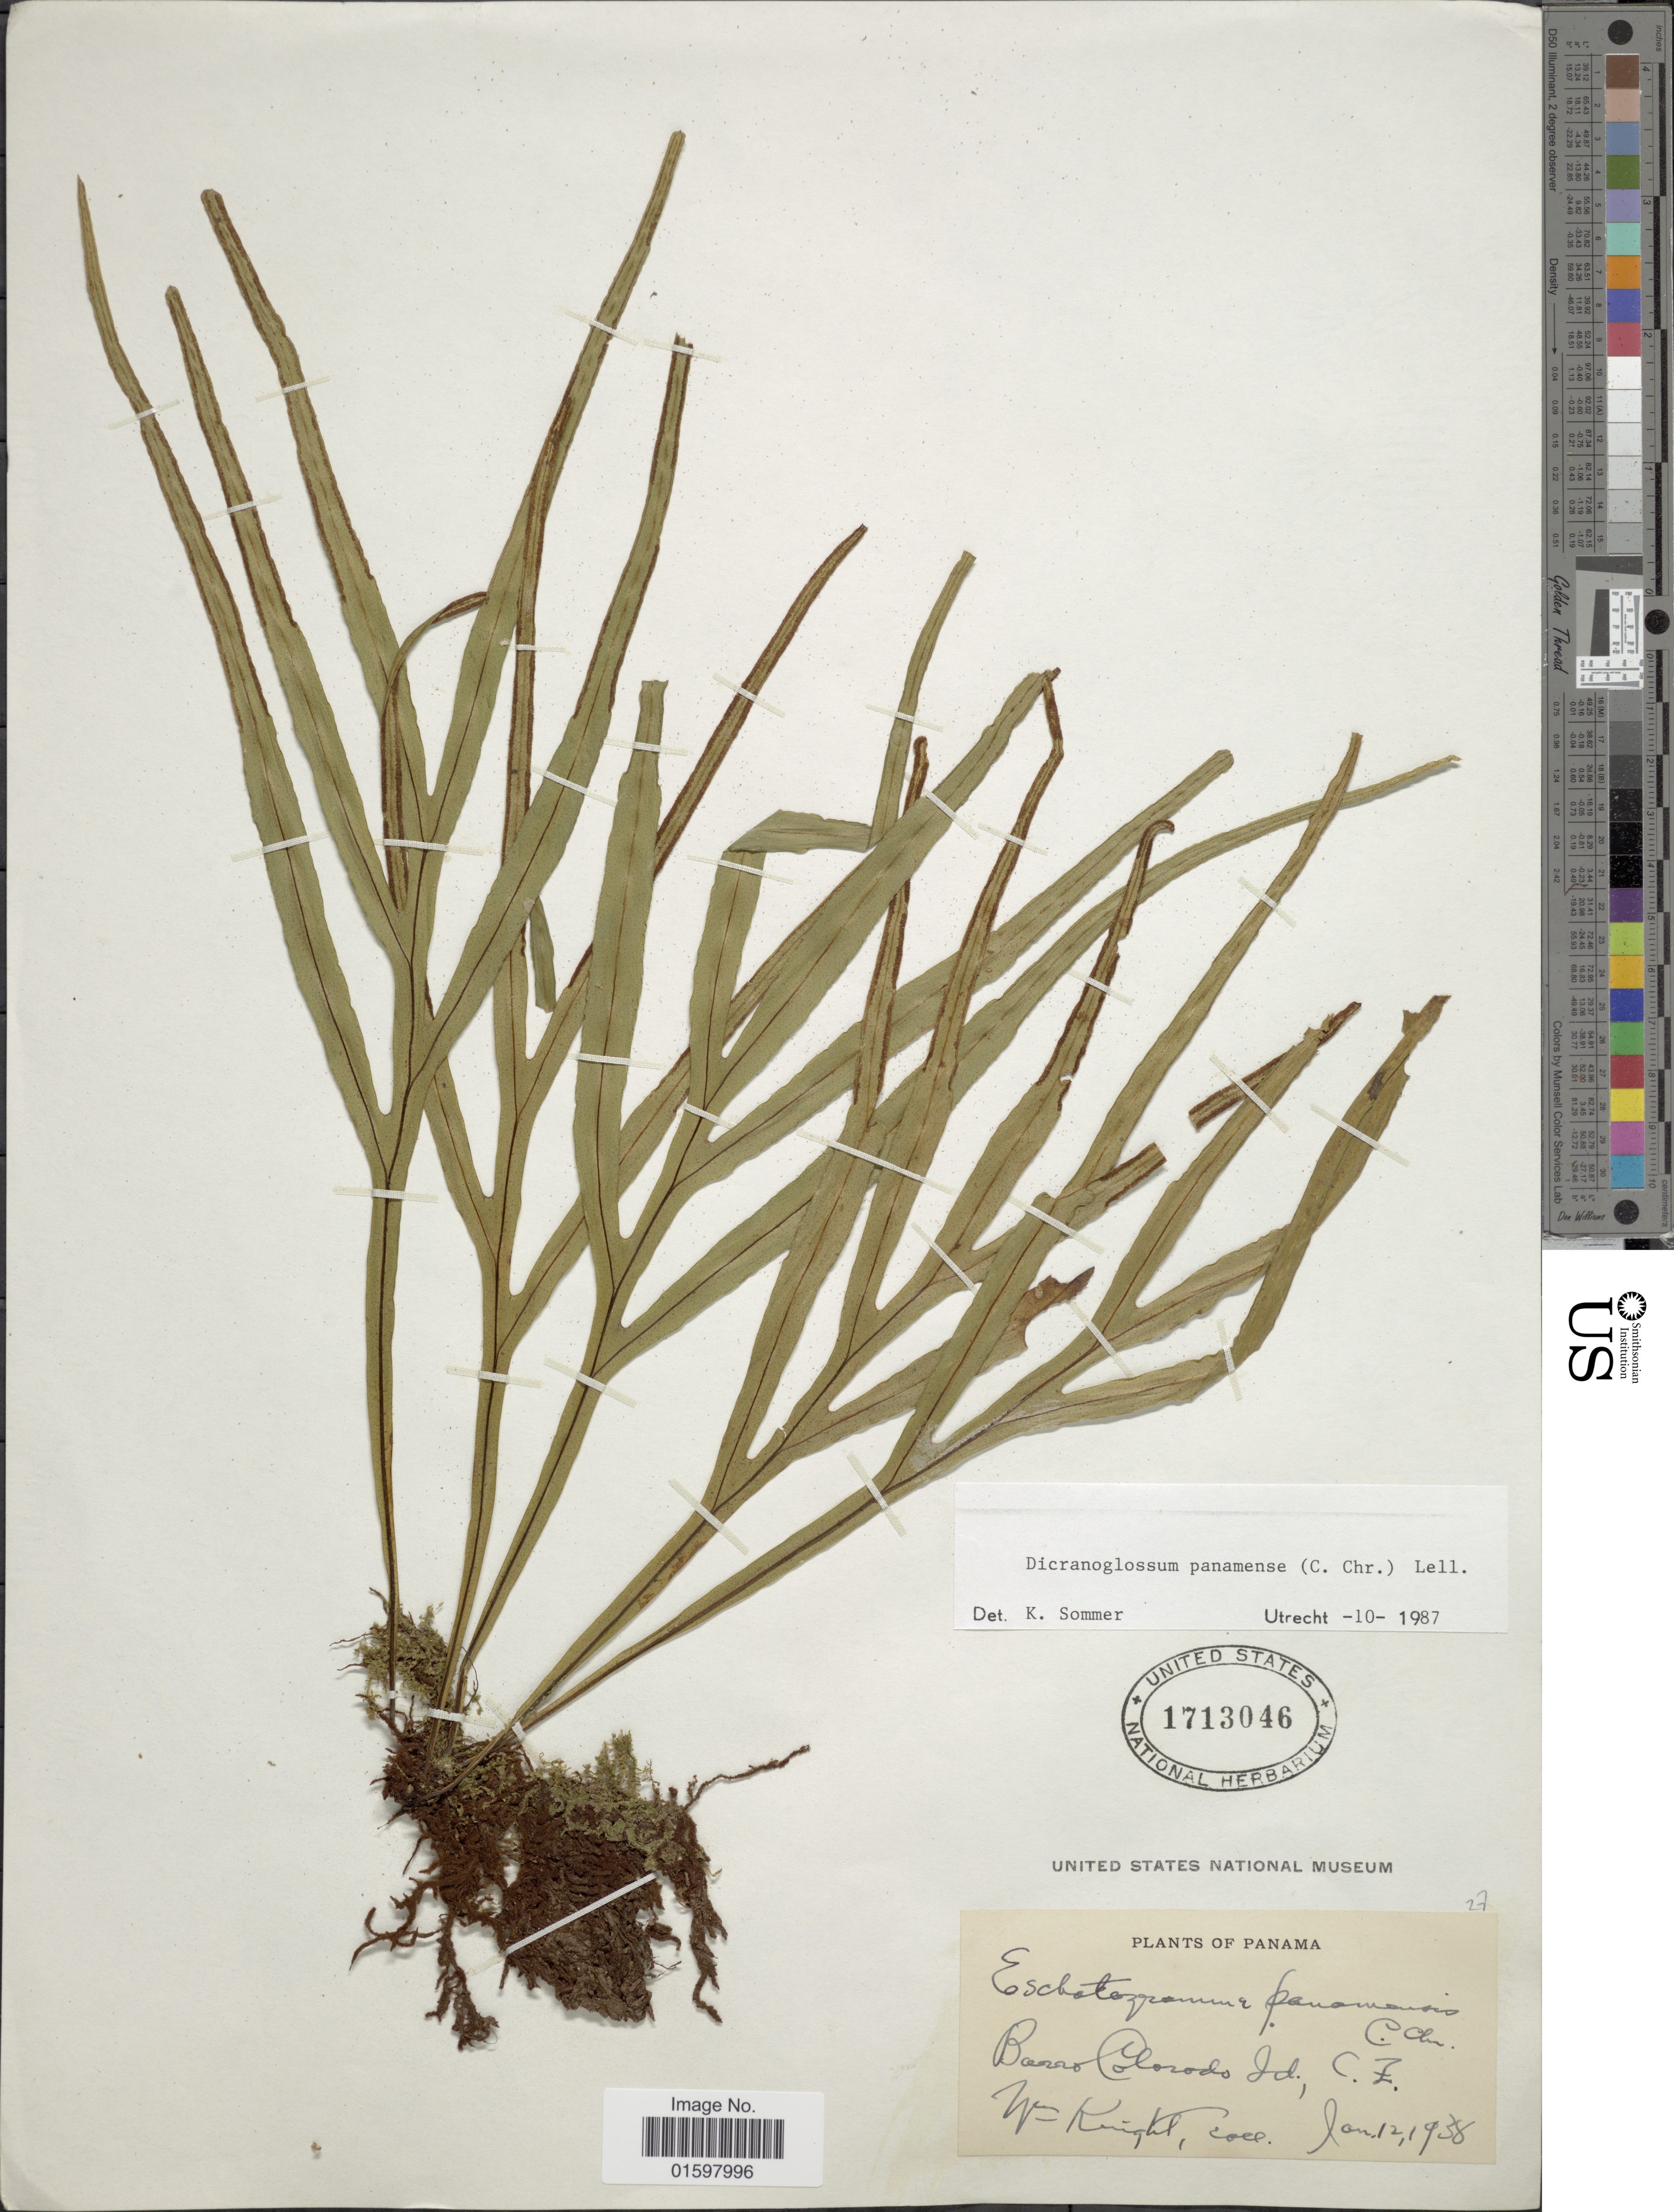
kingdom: Plantae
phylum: Tracheophyta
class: Polypodiopsida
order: Polypodiales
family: Polypodiaceae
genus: Pleopeltis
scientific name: Pleopeltis panamensis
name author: (Weath.) Pic. Serm.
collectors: W. Knight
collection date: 1938-01-12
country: Panama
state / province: Panamá Oeste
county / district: Canal Zone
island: Barro Colorado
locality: Barro Colorado Id., C.Z.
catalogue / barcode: US 1713046